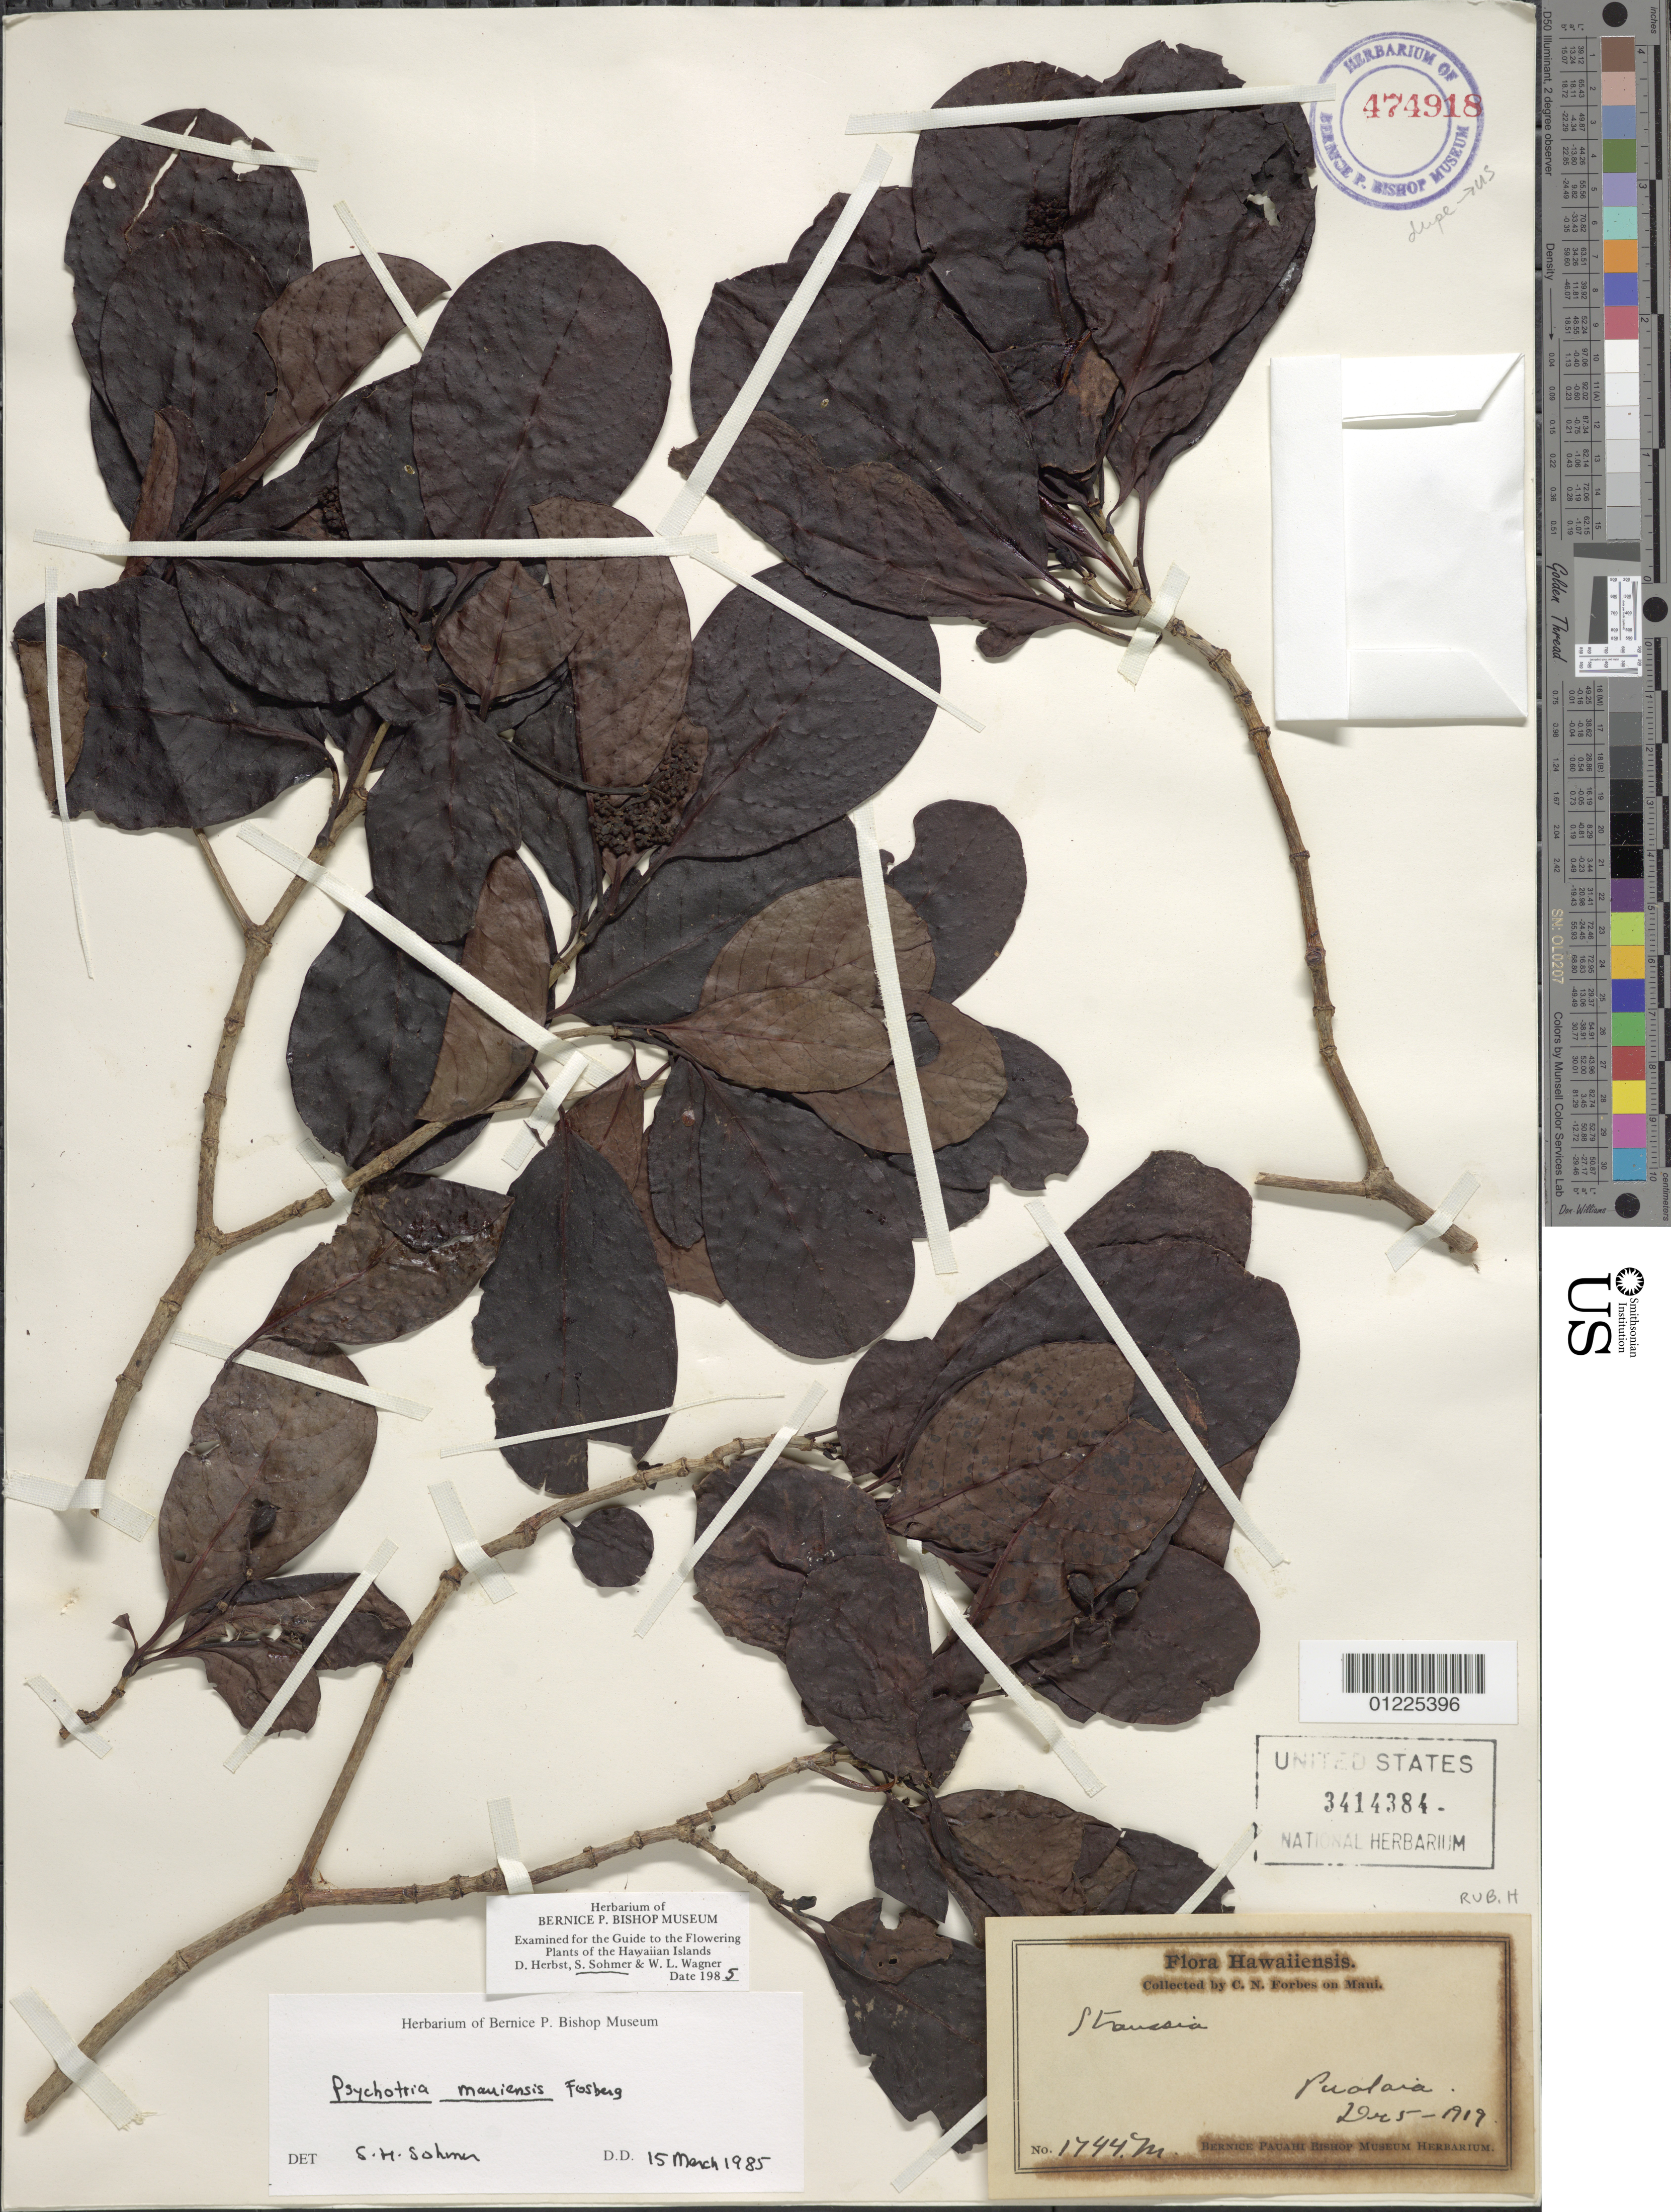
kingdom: Plantae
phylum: Tracheophyta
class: Magnoliopsida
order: Gentianales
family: Rubiaceae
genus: Psychotria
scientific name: Psychotria mauiensis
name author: Fosberg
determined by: Sohmer, S. H.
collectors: C. N. Forbes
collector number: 1744.M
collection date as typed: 5 Dec 1919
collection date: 1919-12-05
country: United States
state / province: Hawaii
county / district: Maui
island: Maui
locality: Pualaia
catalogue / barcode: US 3414384